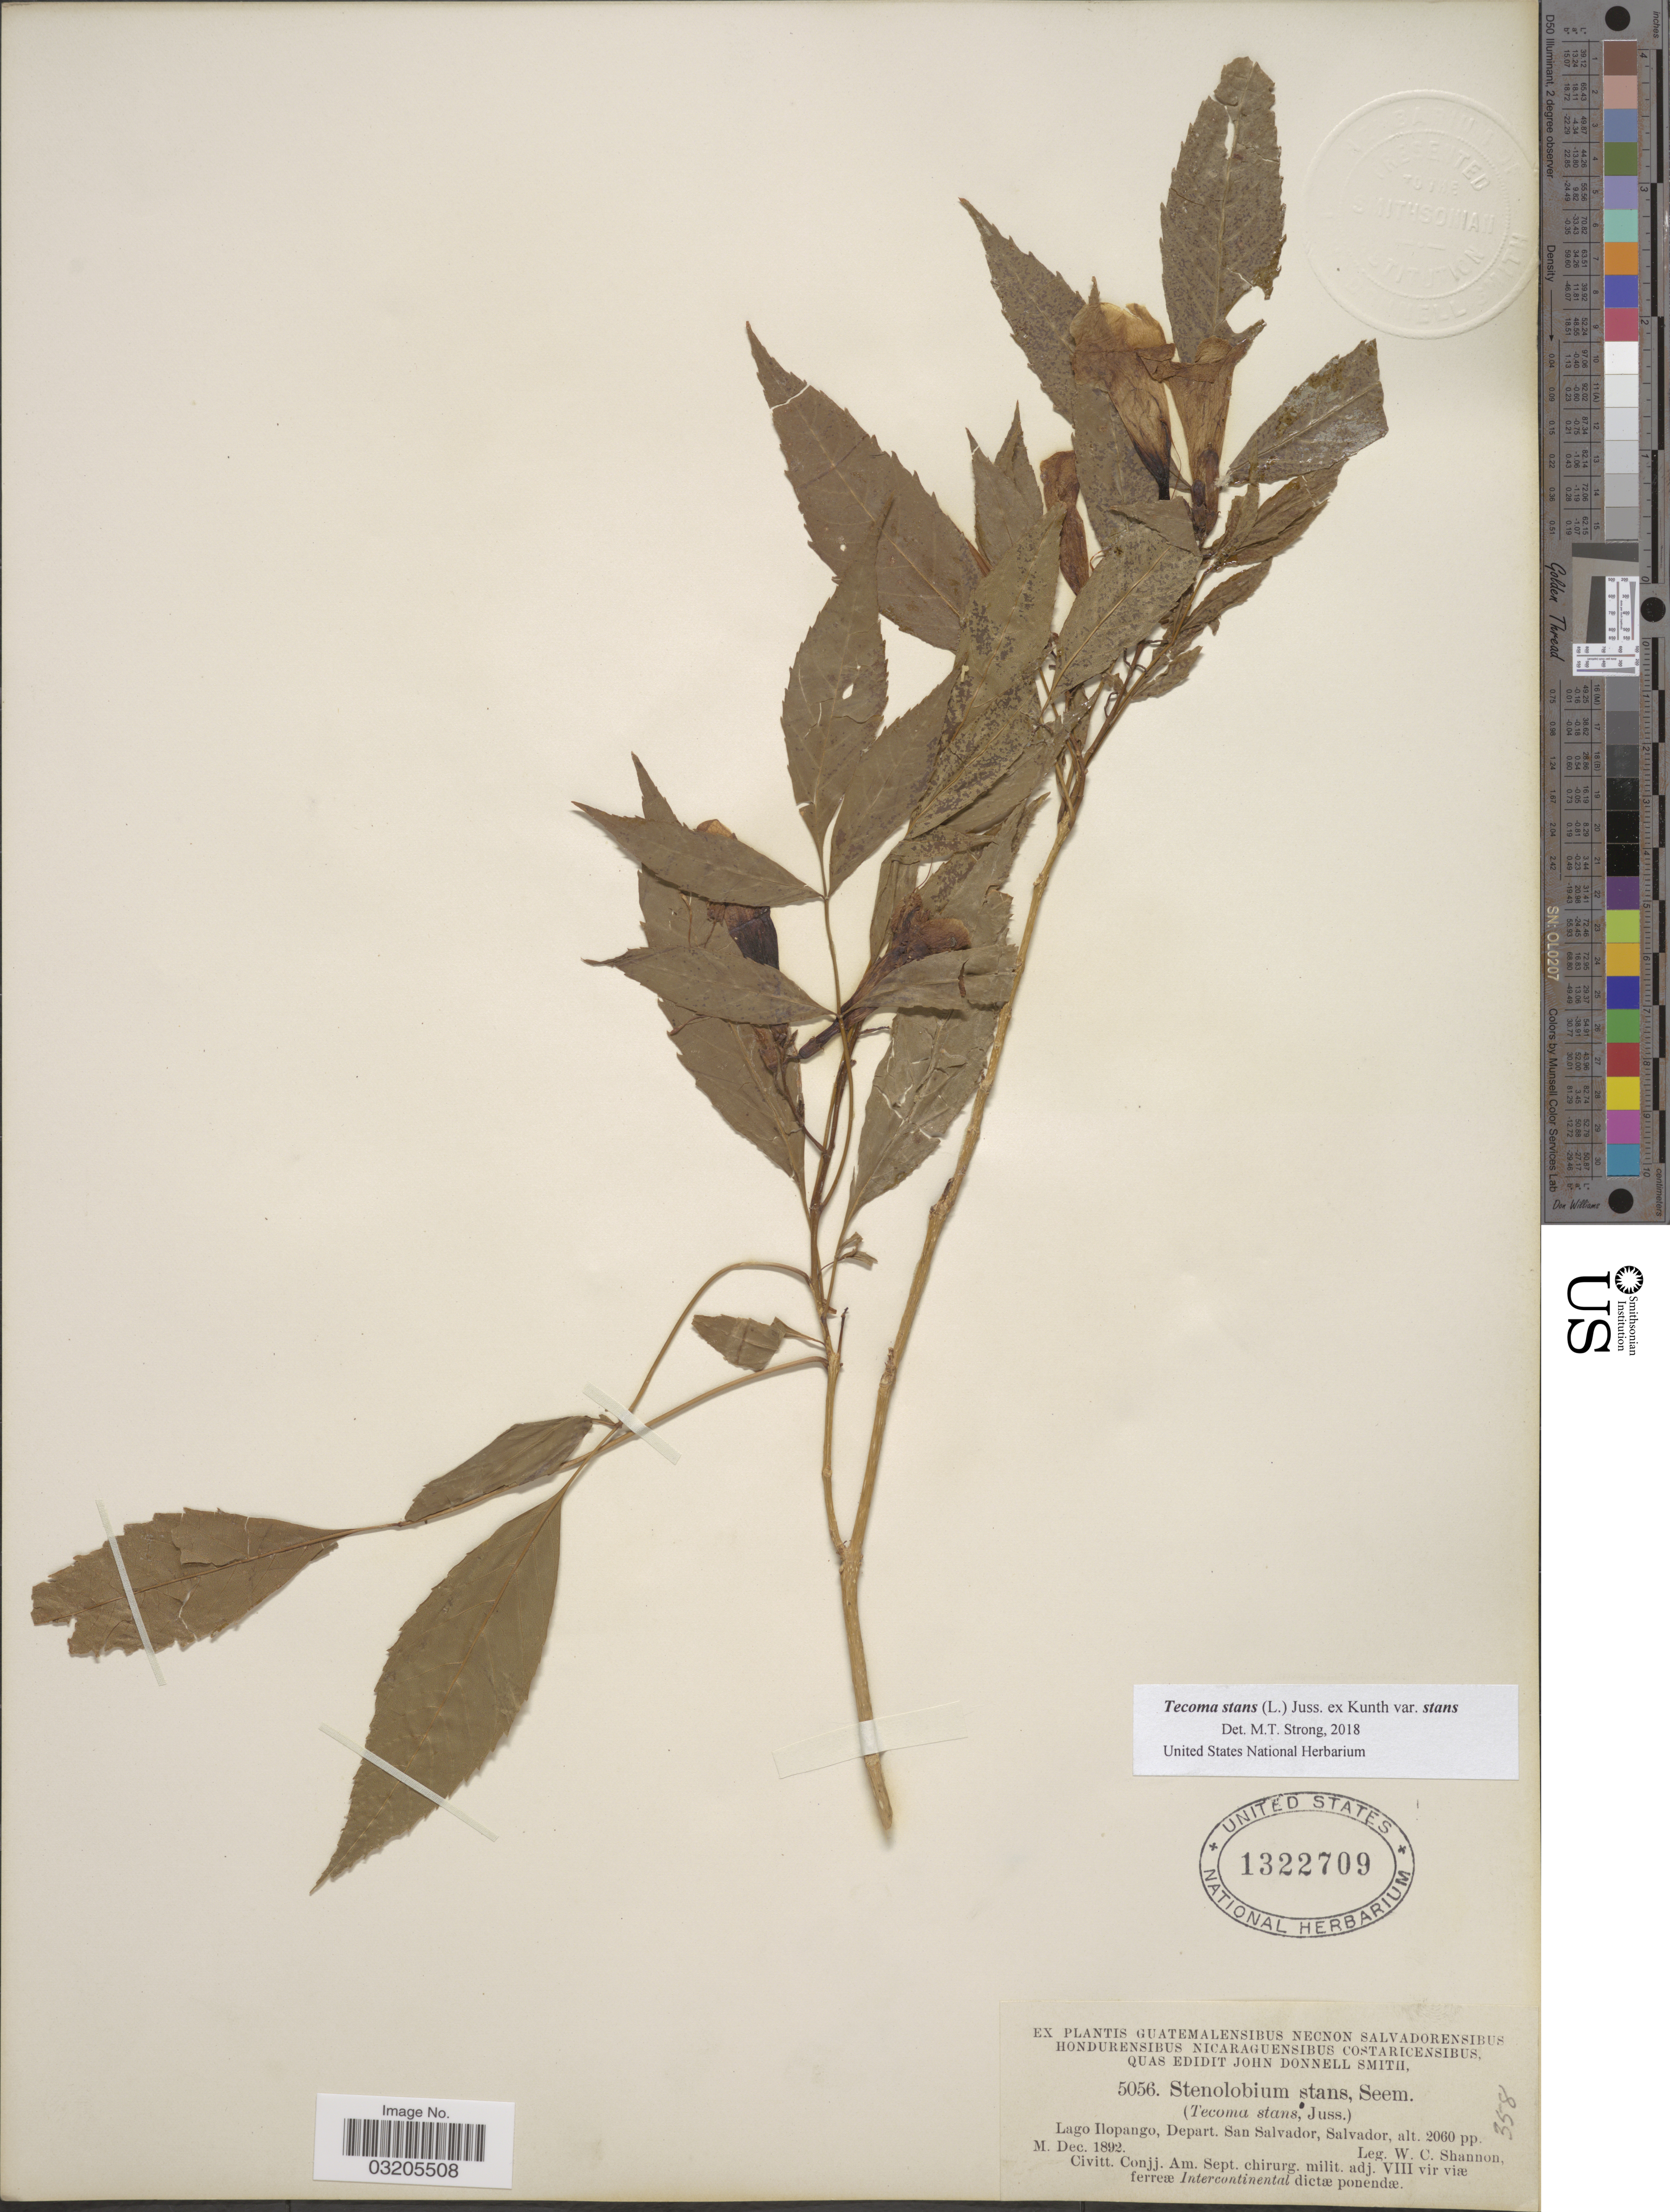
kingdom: Plantae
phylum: Tracheophyta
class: Magnoliopsida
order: Lamiales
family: Bignoniaceae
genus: Tecoma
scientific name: Tecoma stans var. stans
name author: (L.) Juss. ex Kunth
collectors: W. C. Shannon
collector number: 5056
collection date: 1892-12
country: El Salvador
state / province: San Salvador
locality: Lago Ilopango, Depart. San Salvador.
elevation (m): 628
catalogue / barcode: US 1322709